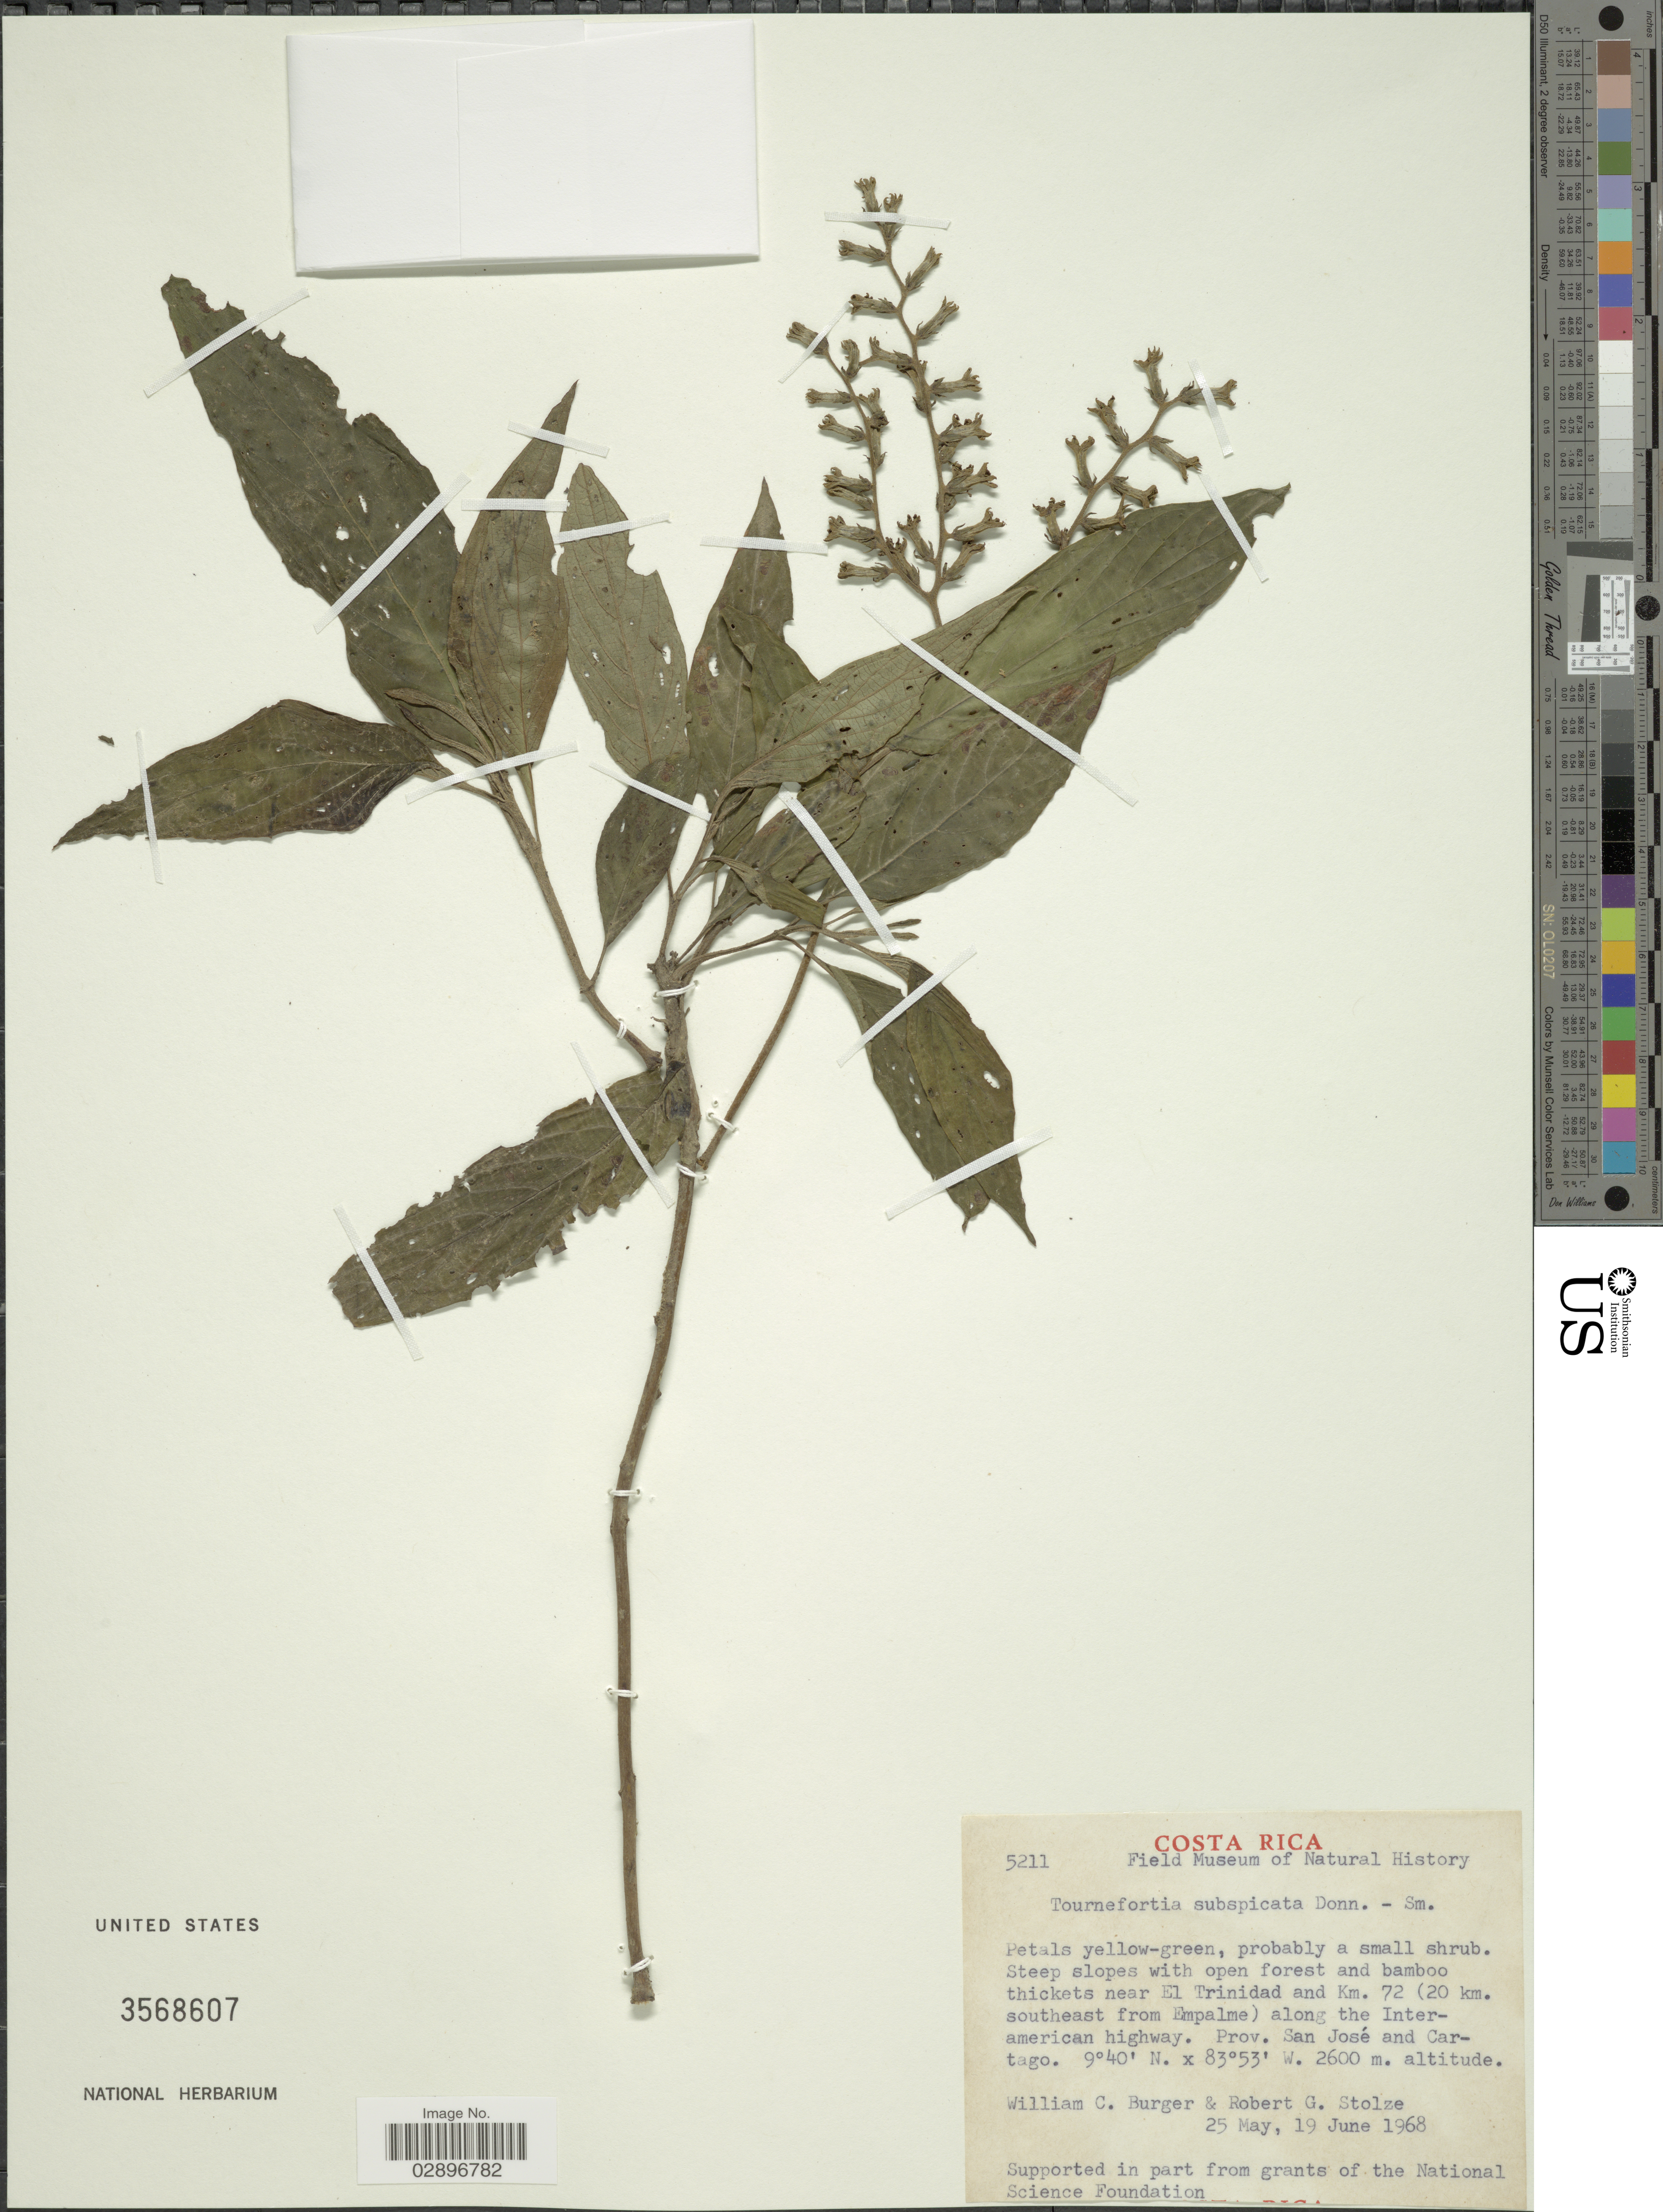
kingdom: Plantae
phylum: Tracheophyta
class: Magnoliopsida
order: Boraginales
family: Heliotropiaceae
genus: Tournefortia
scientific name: Tournefortia subspicata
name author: Donn. Sm.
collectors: W. Burger & R. G. Stolze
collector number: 5211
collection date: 1968-05-25/1968-06-19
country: Costa Rica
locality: Near El Trinidad and Km. 72 (20 km. southeast from Empalme) along the Interamerican highway. Prov. San José and Cartago.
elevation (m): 2600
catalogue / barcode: US 3568607